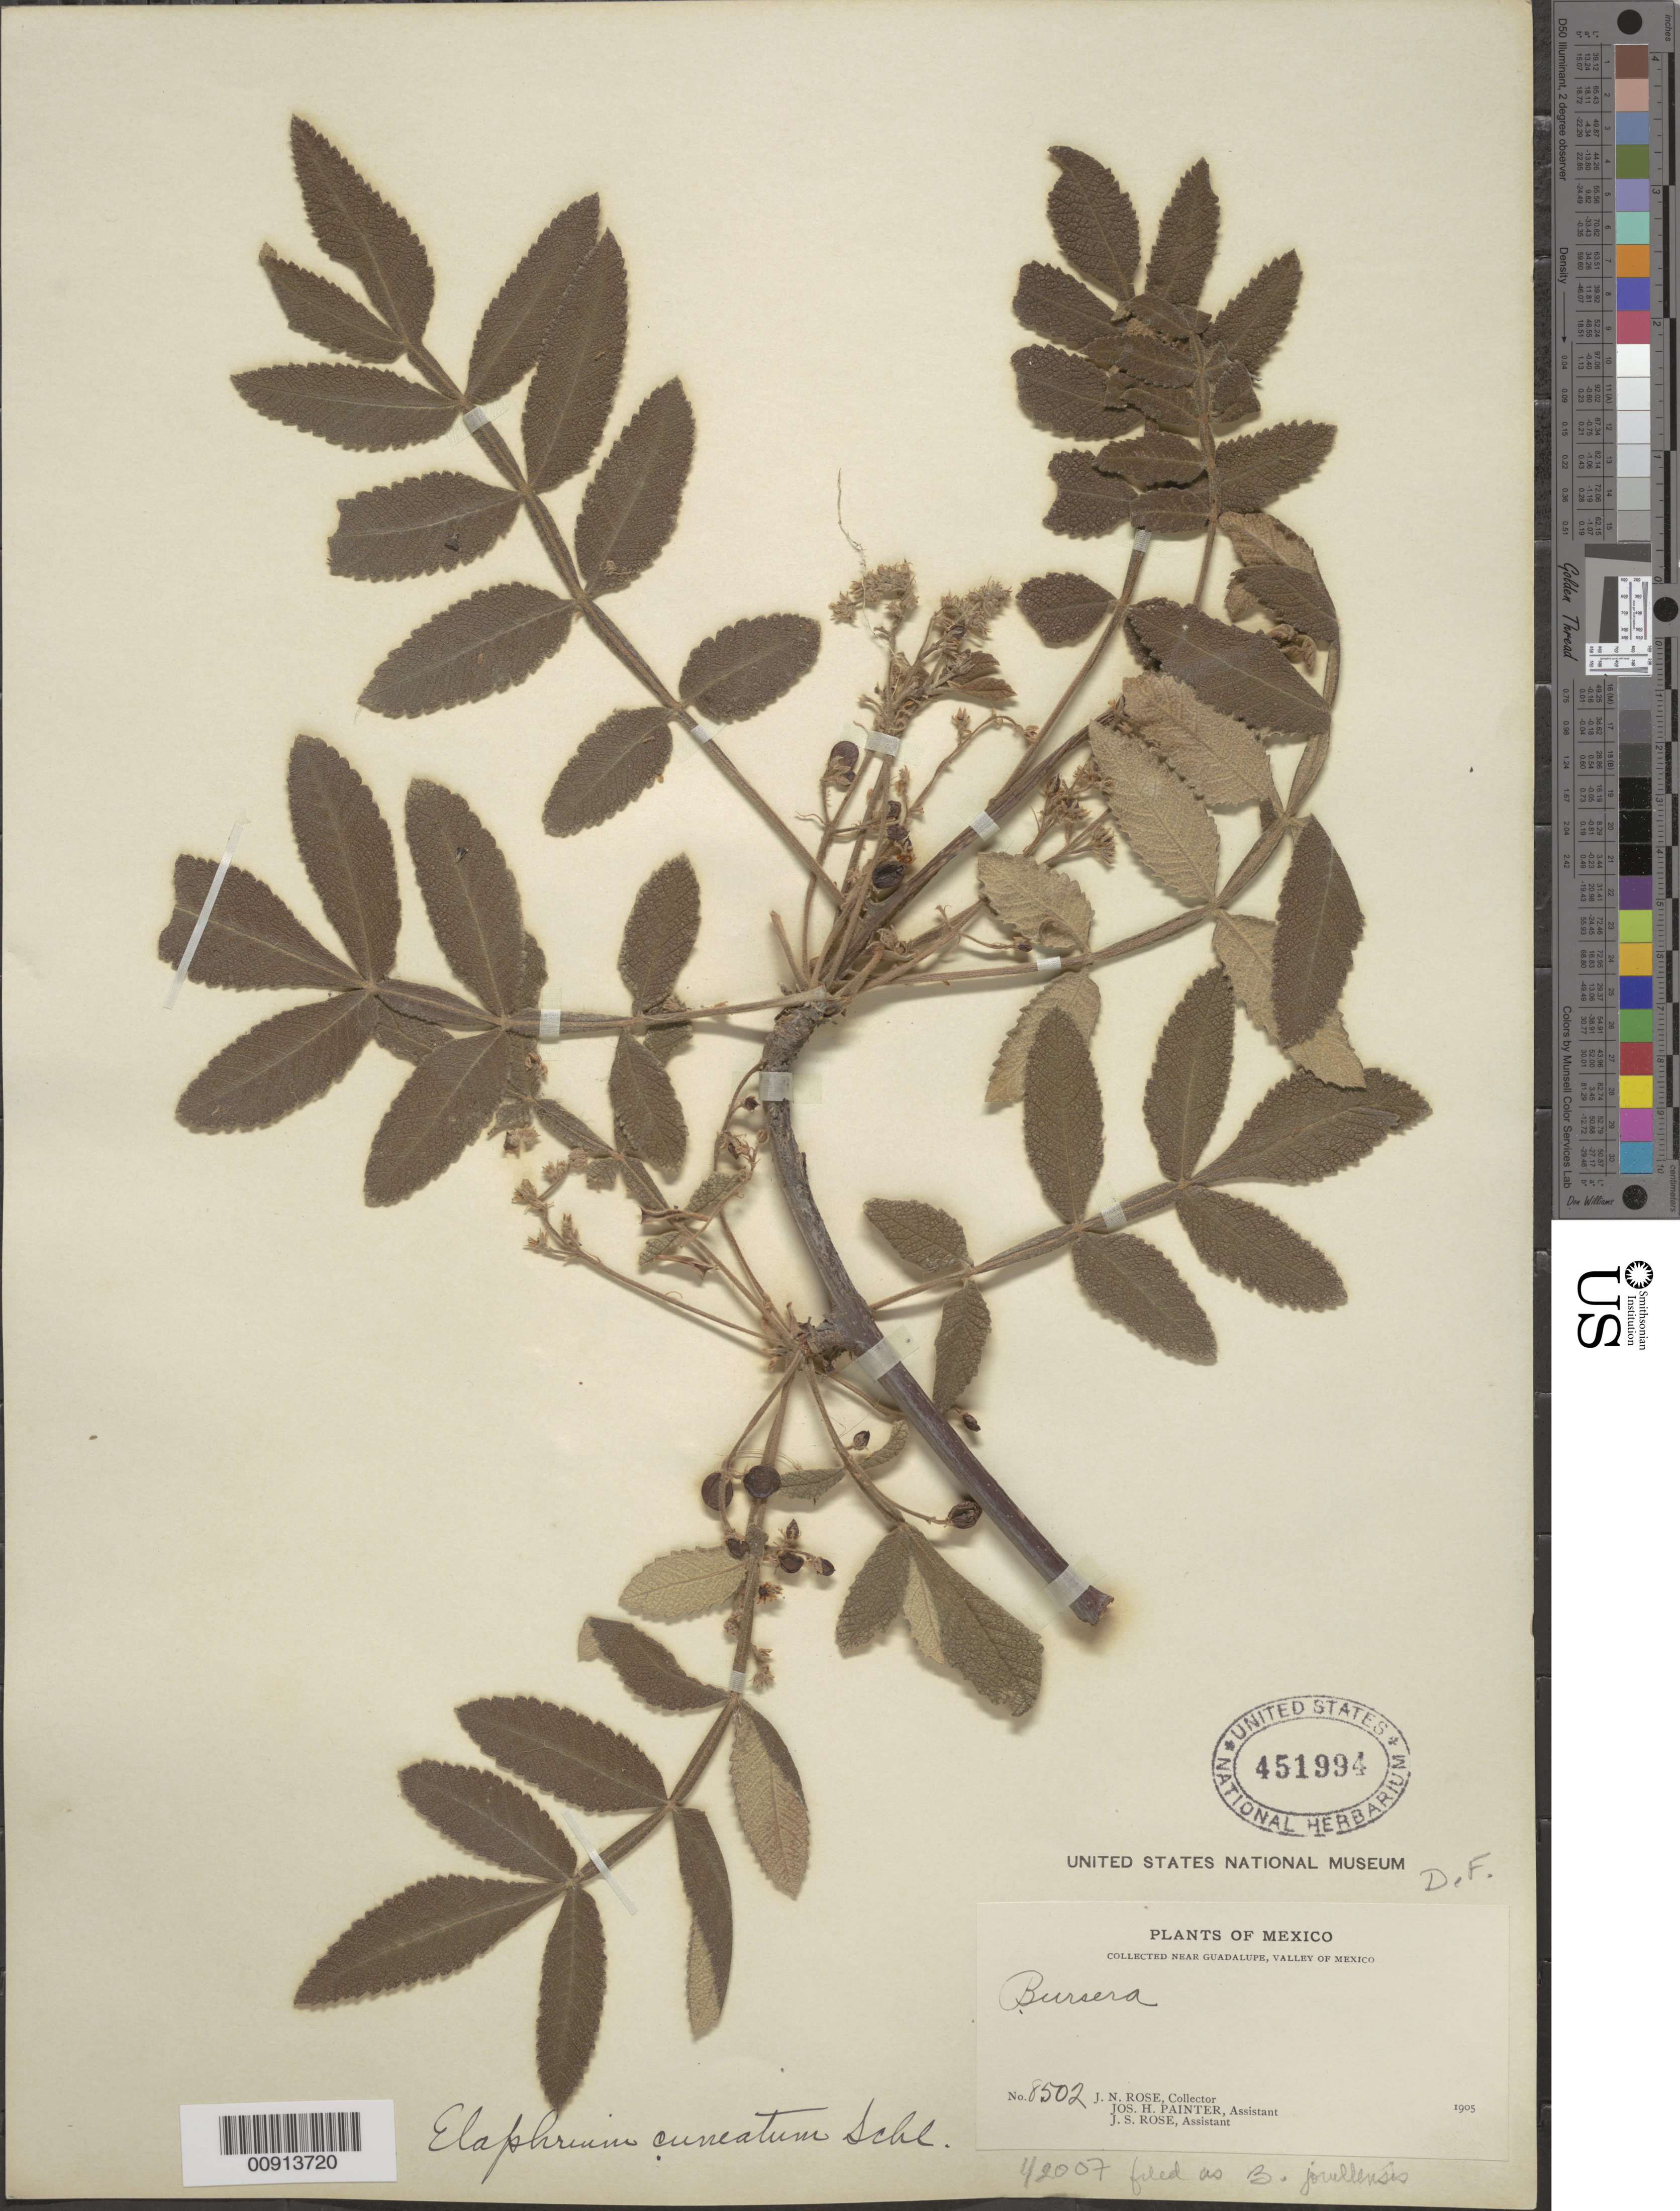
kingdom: Plantae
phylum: Tracheophyta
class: Magnoliopsida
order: Sapindales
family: Burseraceae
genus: Bursera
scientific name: Bursera jorullensis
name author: (Kunth) Engl.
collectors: J. N. Rose, J. H. Painter & J. S. Rose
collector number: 8502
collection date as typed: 1905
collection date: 1905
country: Mexico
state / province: Distrito Federal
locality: Near Guadalupe, Valley of Mexico.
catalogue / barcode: US 451994